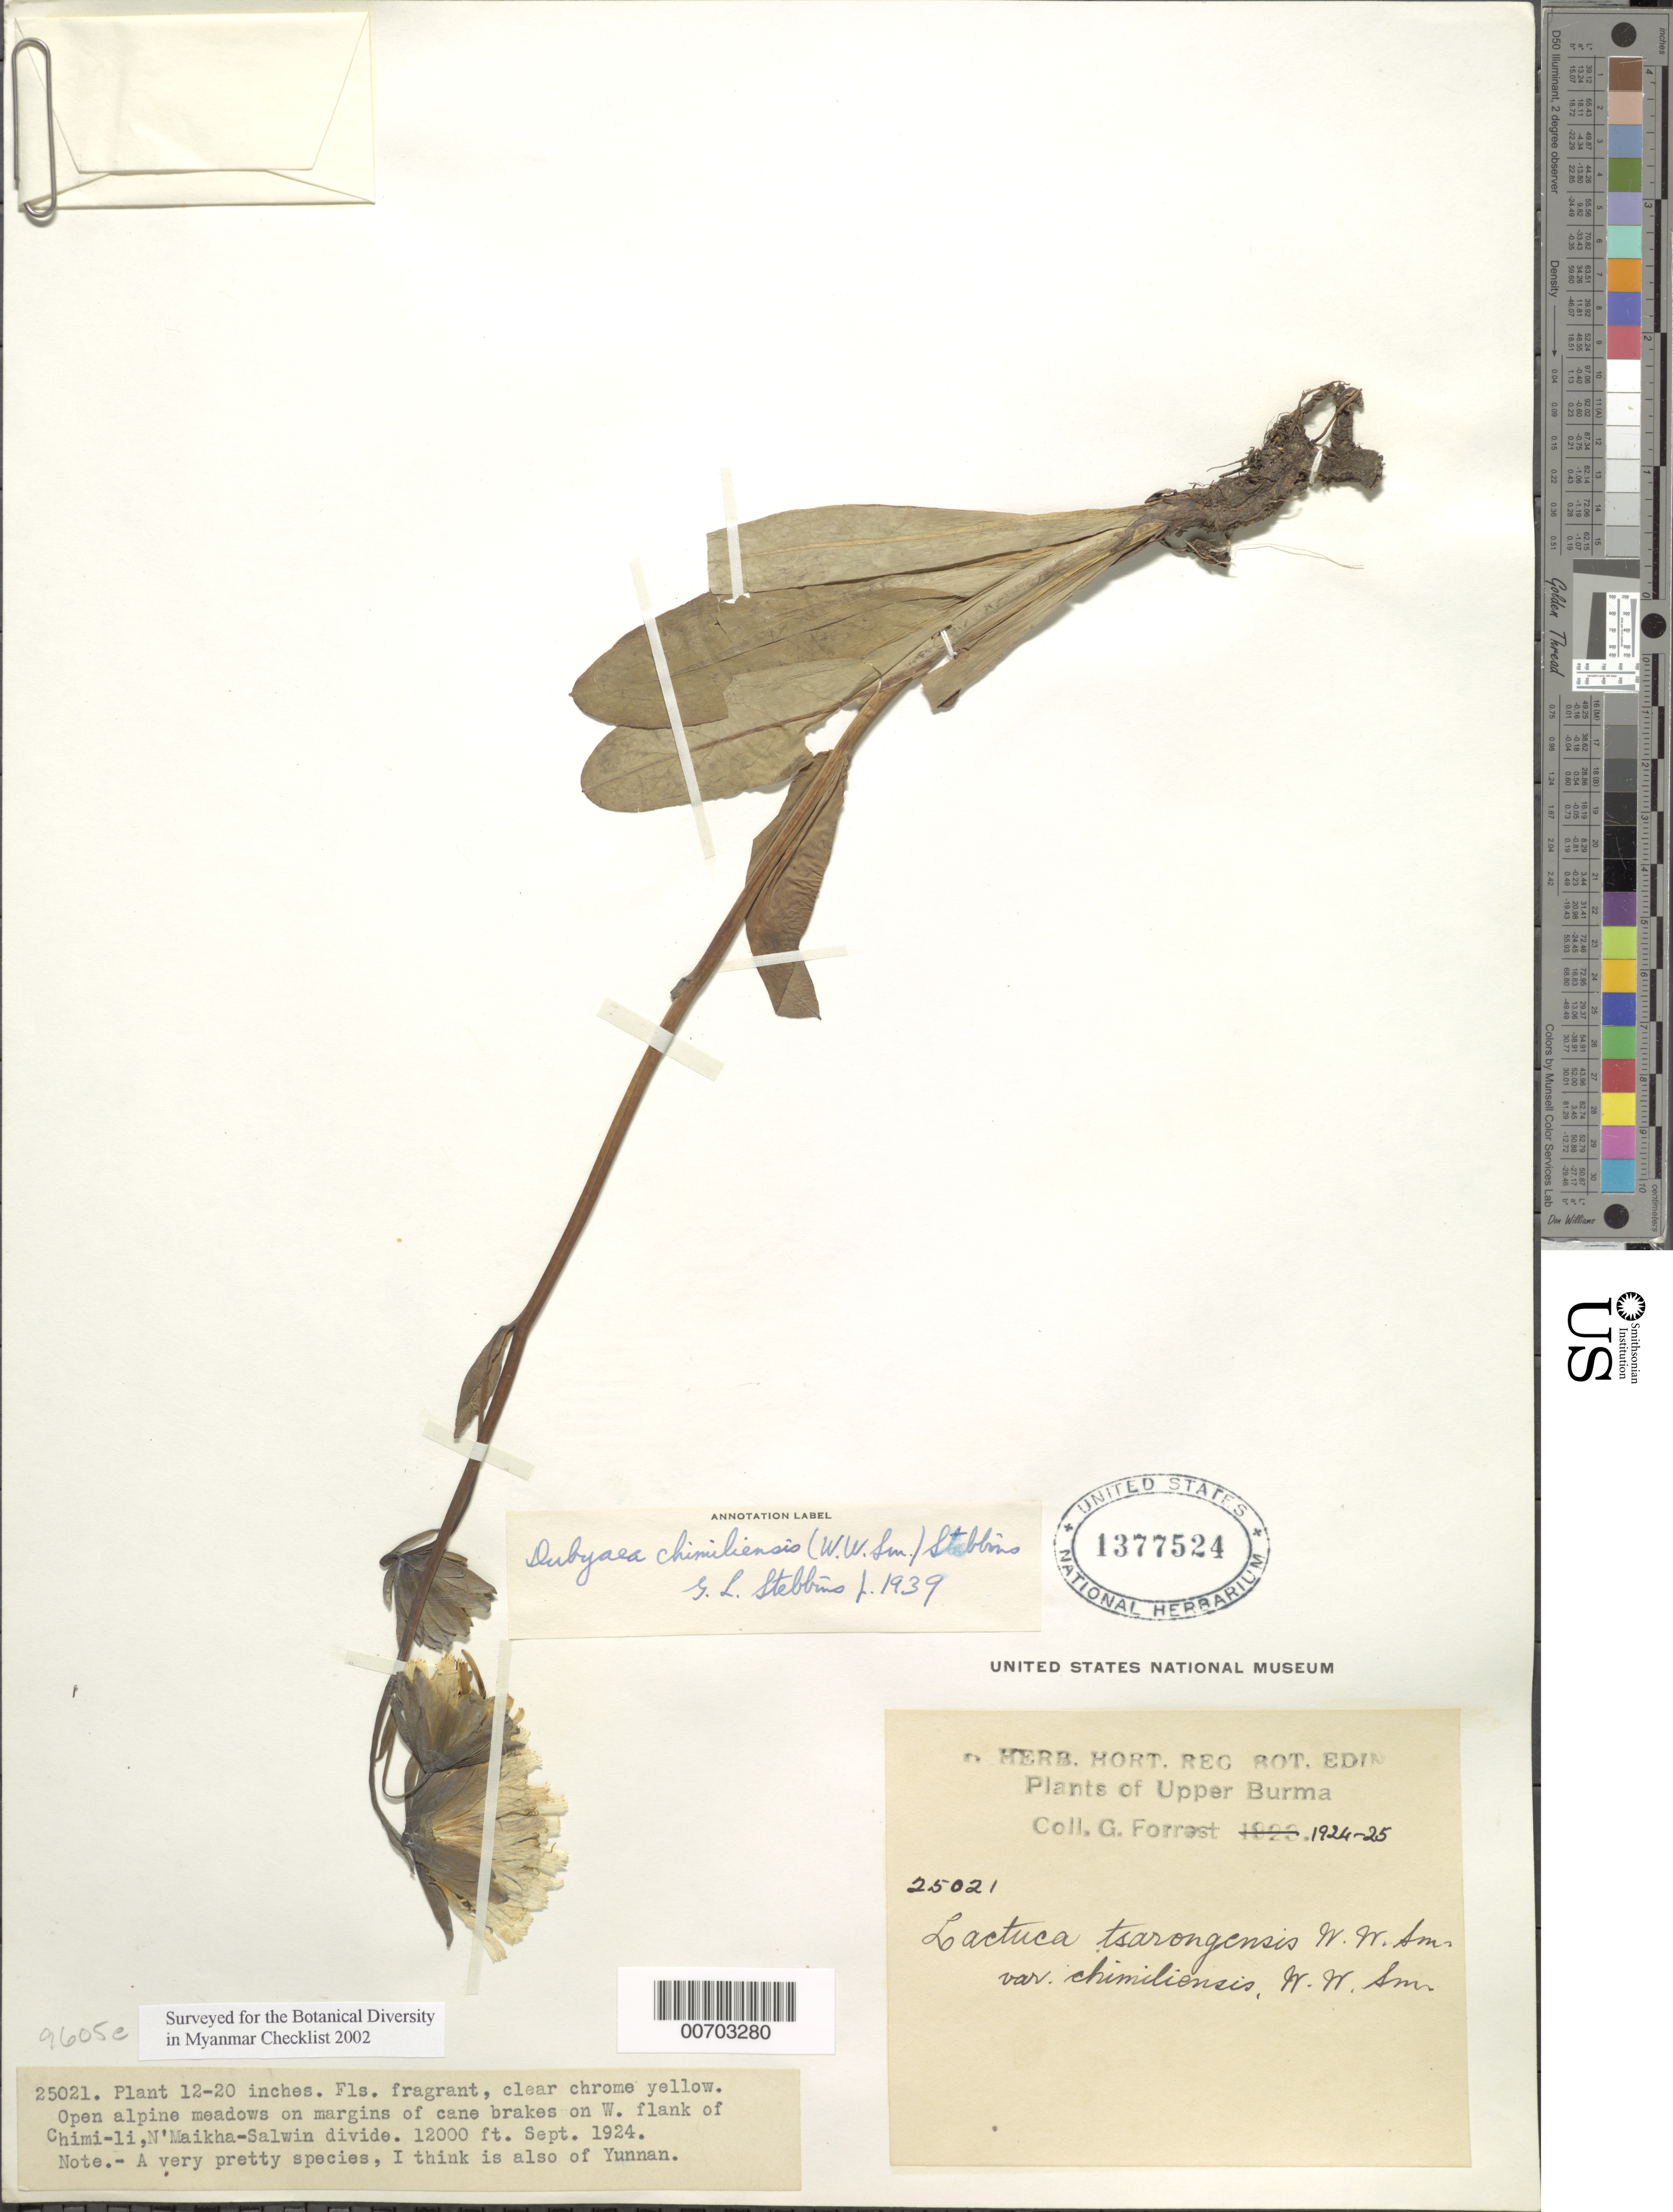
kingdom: Plantae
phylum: Tracheophyta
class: Magnoliopsida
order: Asterales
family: Asteraceae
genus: Dubyaea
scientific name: Dubyaea chimiliensis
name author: (W.W. Sm.) Stebbins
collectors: G. Forrest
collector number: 25021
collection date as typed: Sep 1925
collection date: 1925-09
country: Myanmar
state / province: Kachin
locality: N'Maikha-Salwin Divide, Chimi-li, W flank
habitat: Open alpine meadows, margins of cane brakes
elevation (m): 3658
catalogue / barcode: US 1377524